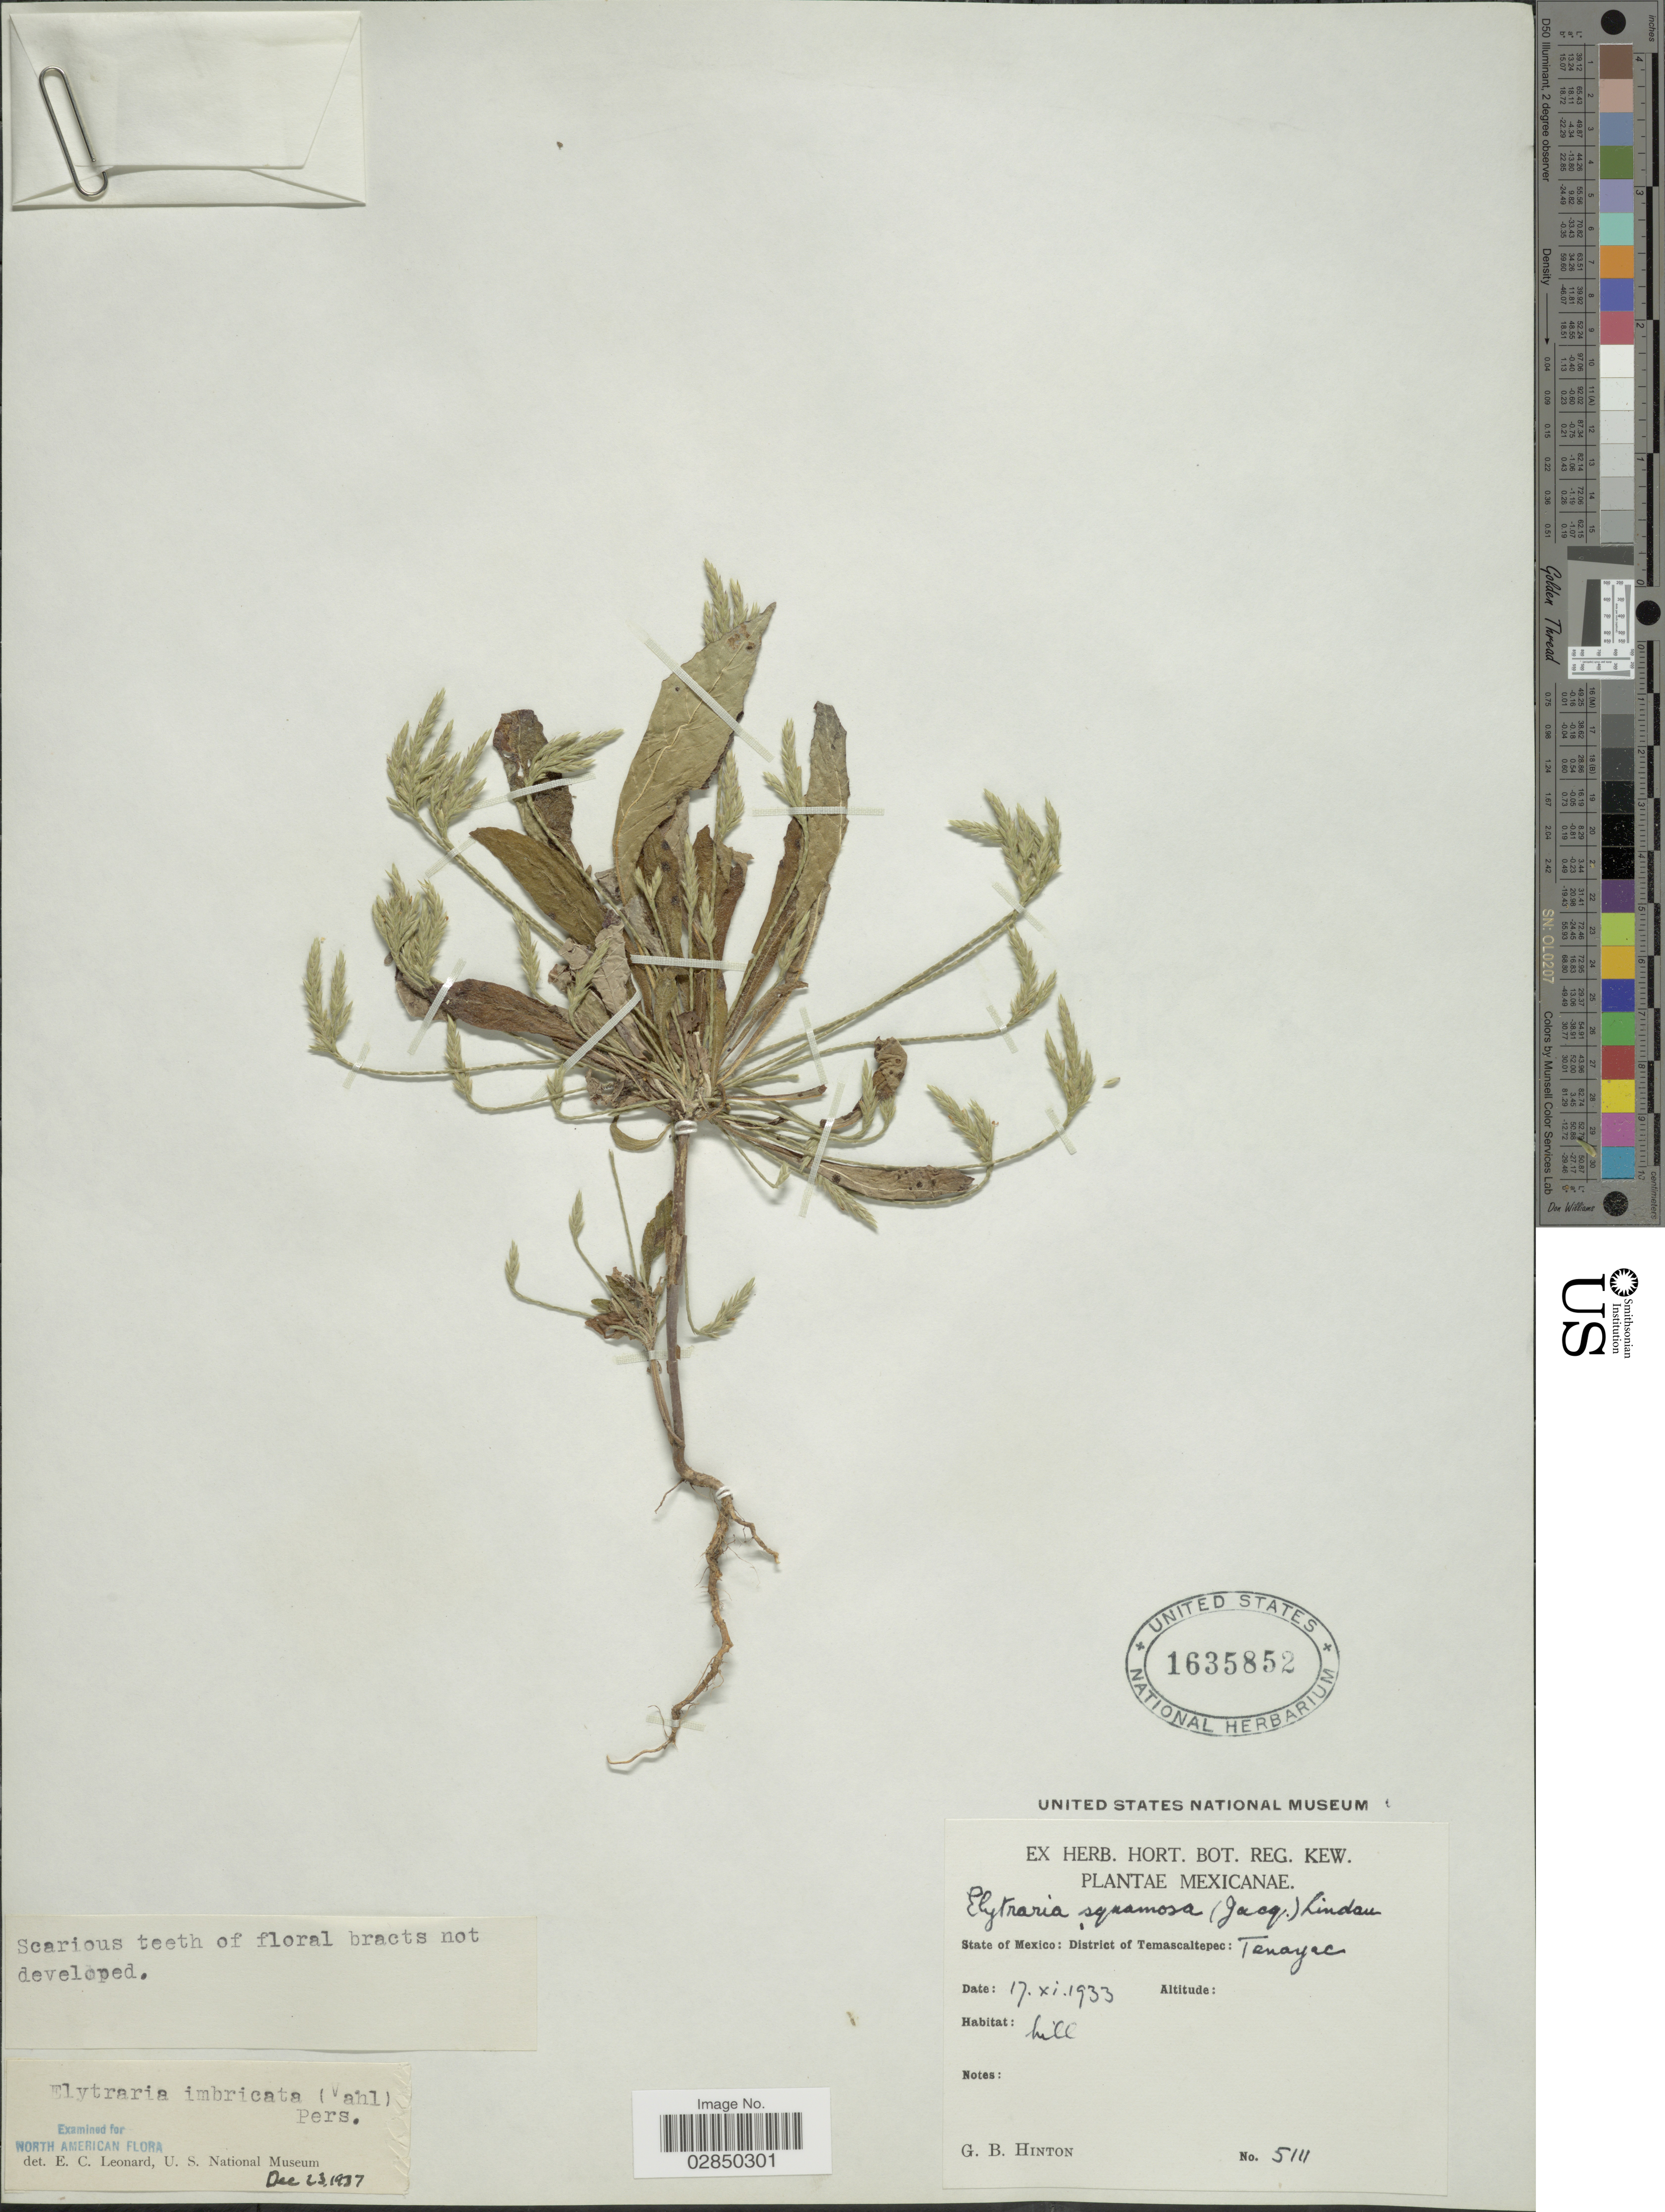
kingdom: Plantae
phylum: Tracheophyta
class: Magnoliopsida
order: Lamiales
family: Acanthaceae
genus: Elytraria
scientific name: Elytraria imbricata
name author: (Vahl) Pers.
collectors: G. B. Hinton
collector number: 5111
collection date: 1933-11-17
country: Mexico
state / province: México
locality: District of Temascaltepec: Tenayac.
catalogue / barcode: US 1635852